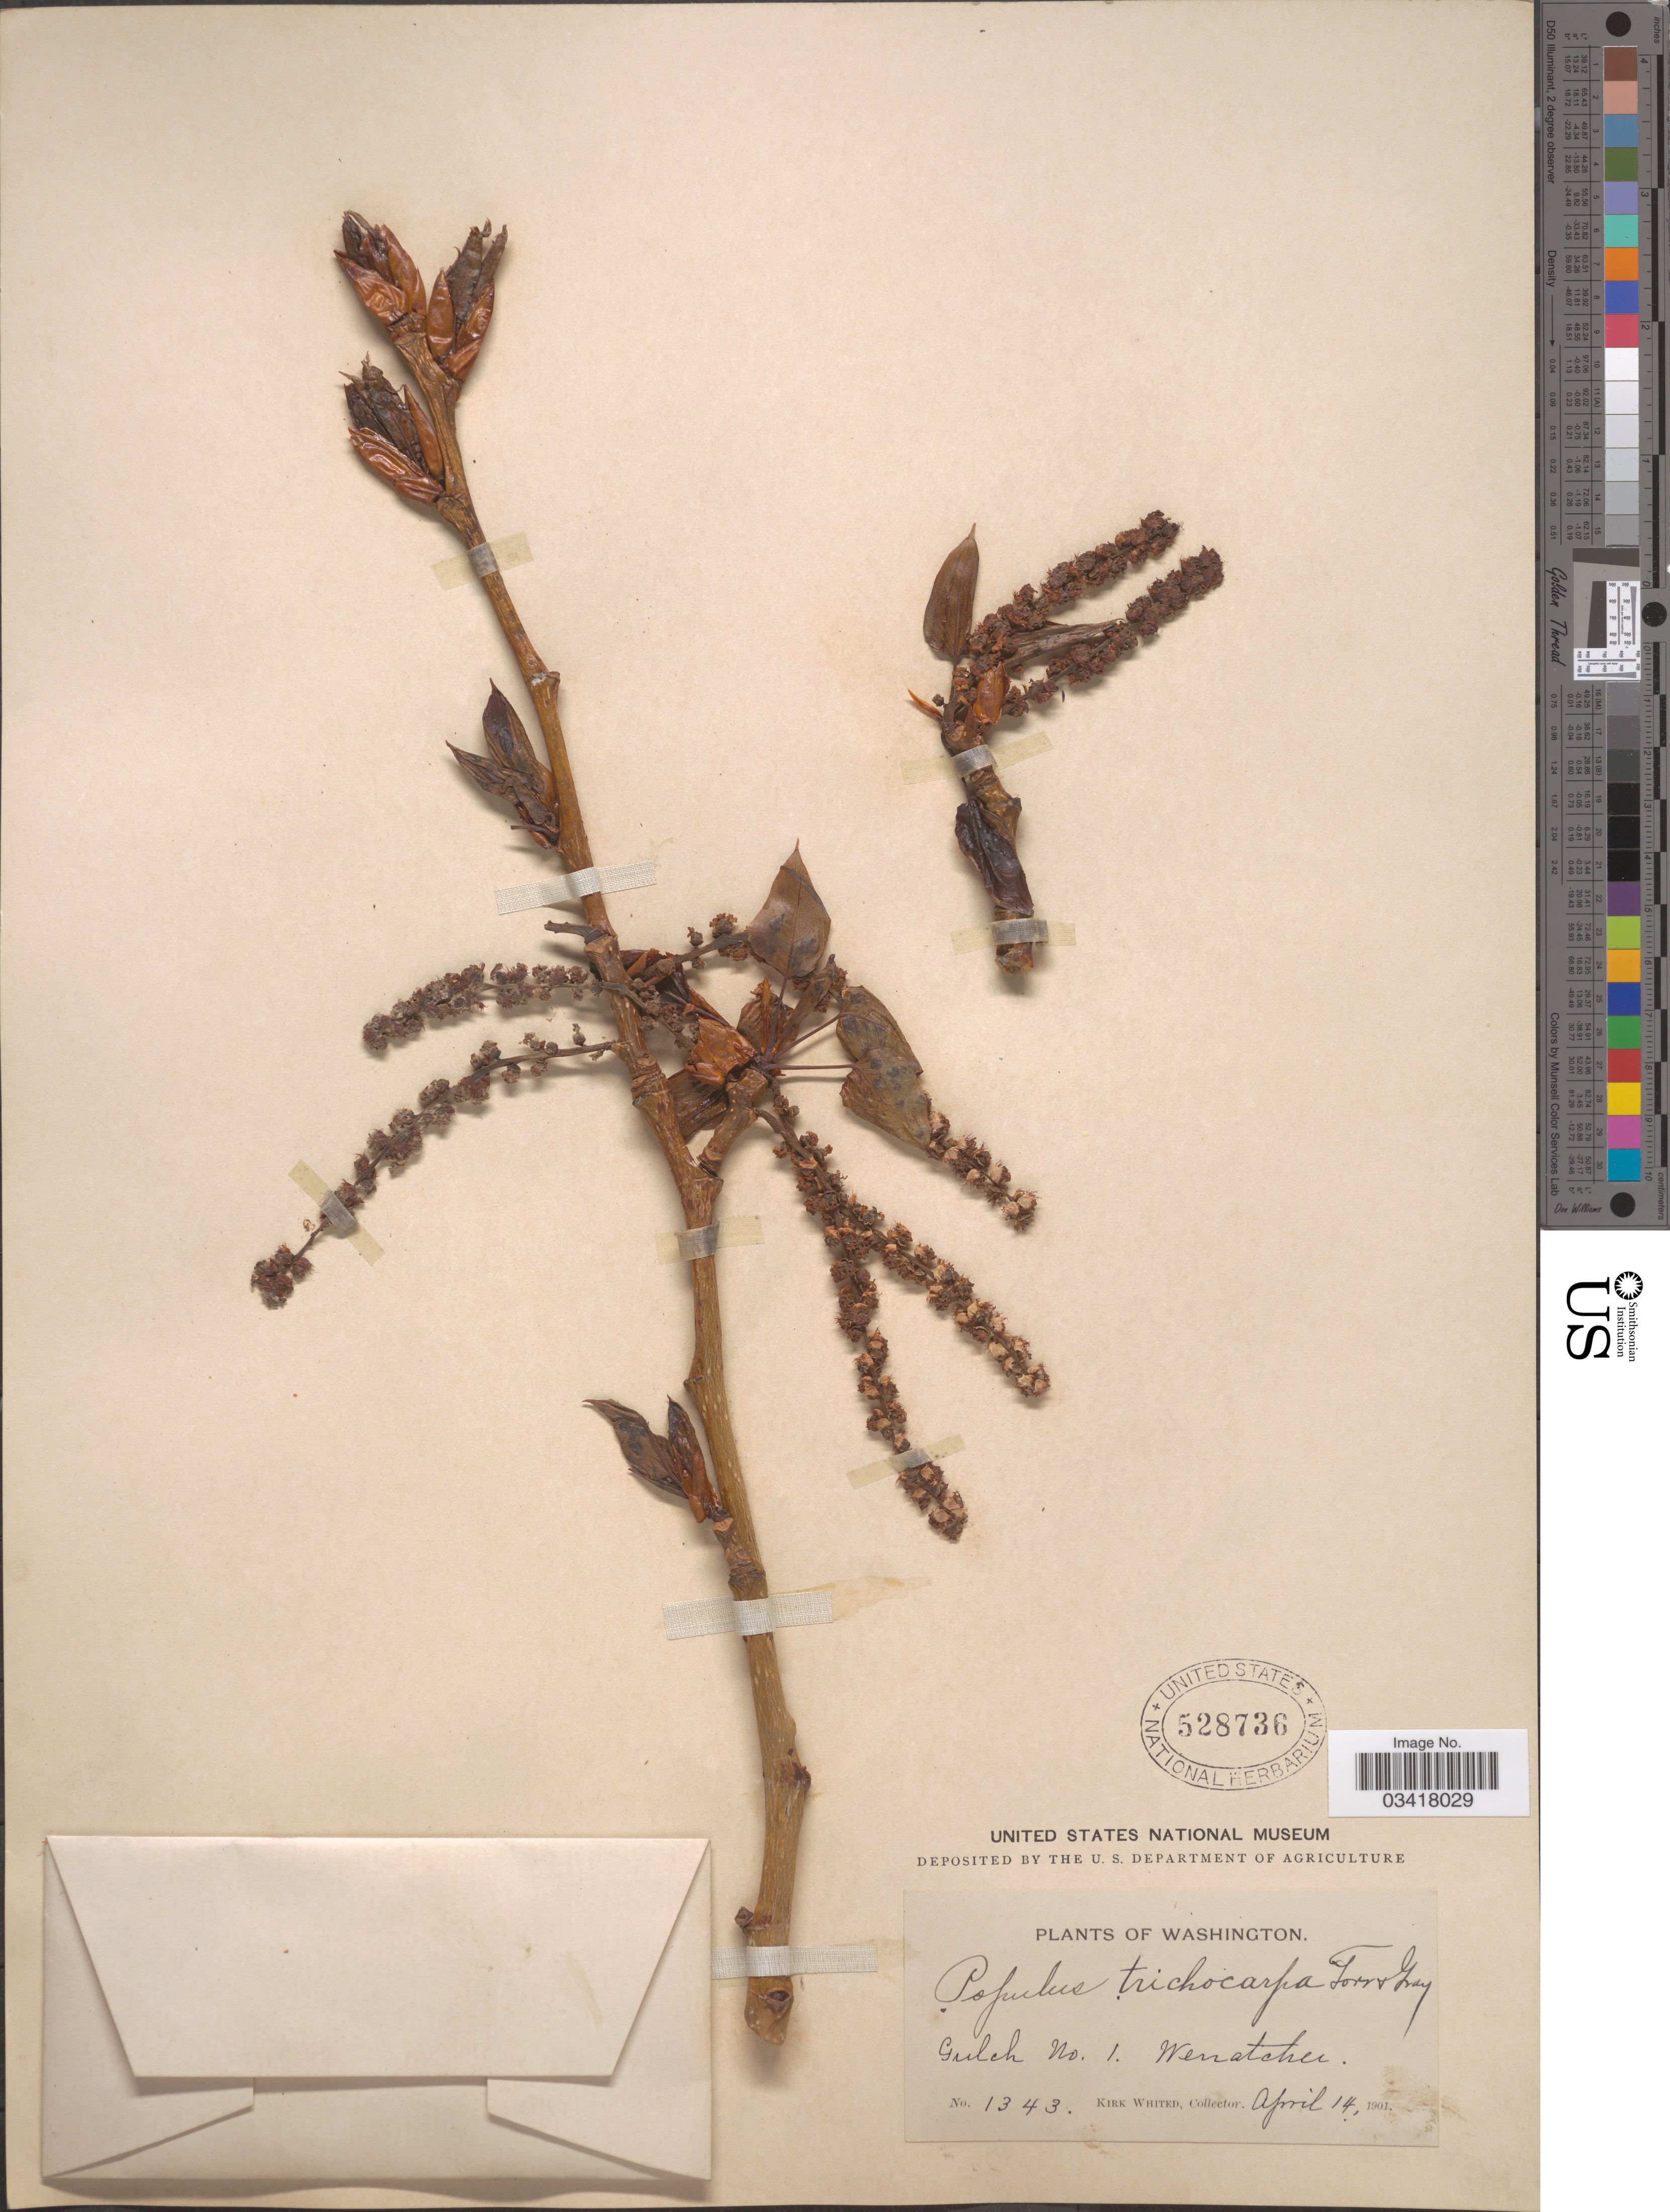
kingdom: Plantae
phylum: Tracheophyta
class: Magnoliopsida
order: Malpighiales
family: Salicaceae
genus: Populus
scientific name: Populus trichocarpa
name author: Torr. & A. Gray ex W. Hook.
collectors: K. Whited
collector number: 1343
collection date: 1901-04-14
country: United States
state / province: Washington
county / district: Chelan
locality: Gulch No. 1 Wenatchee.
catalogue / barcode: US 528736